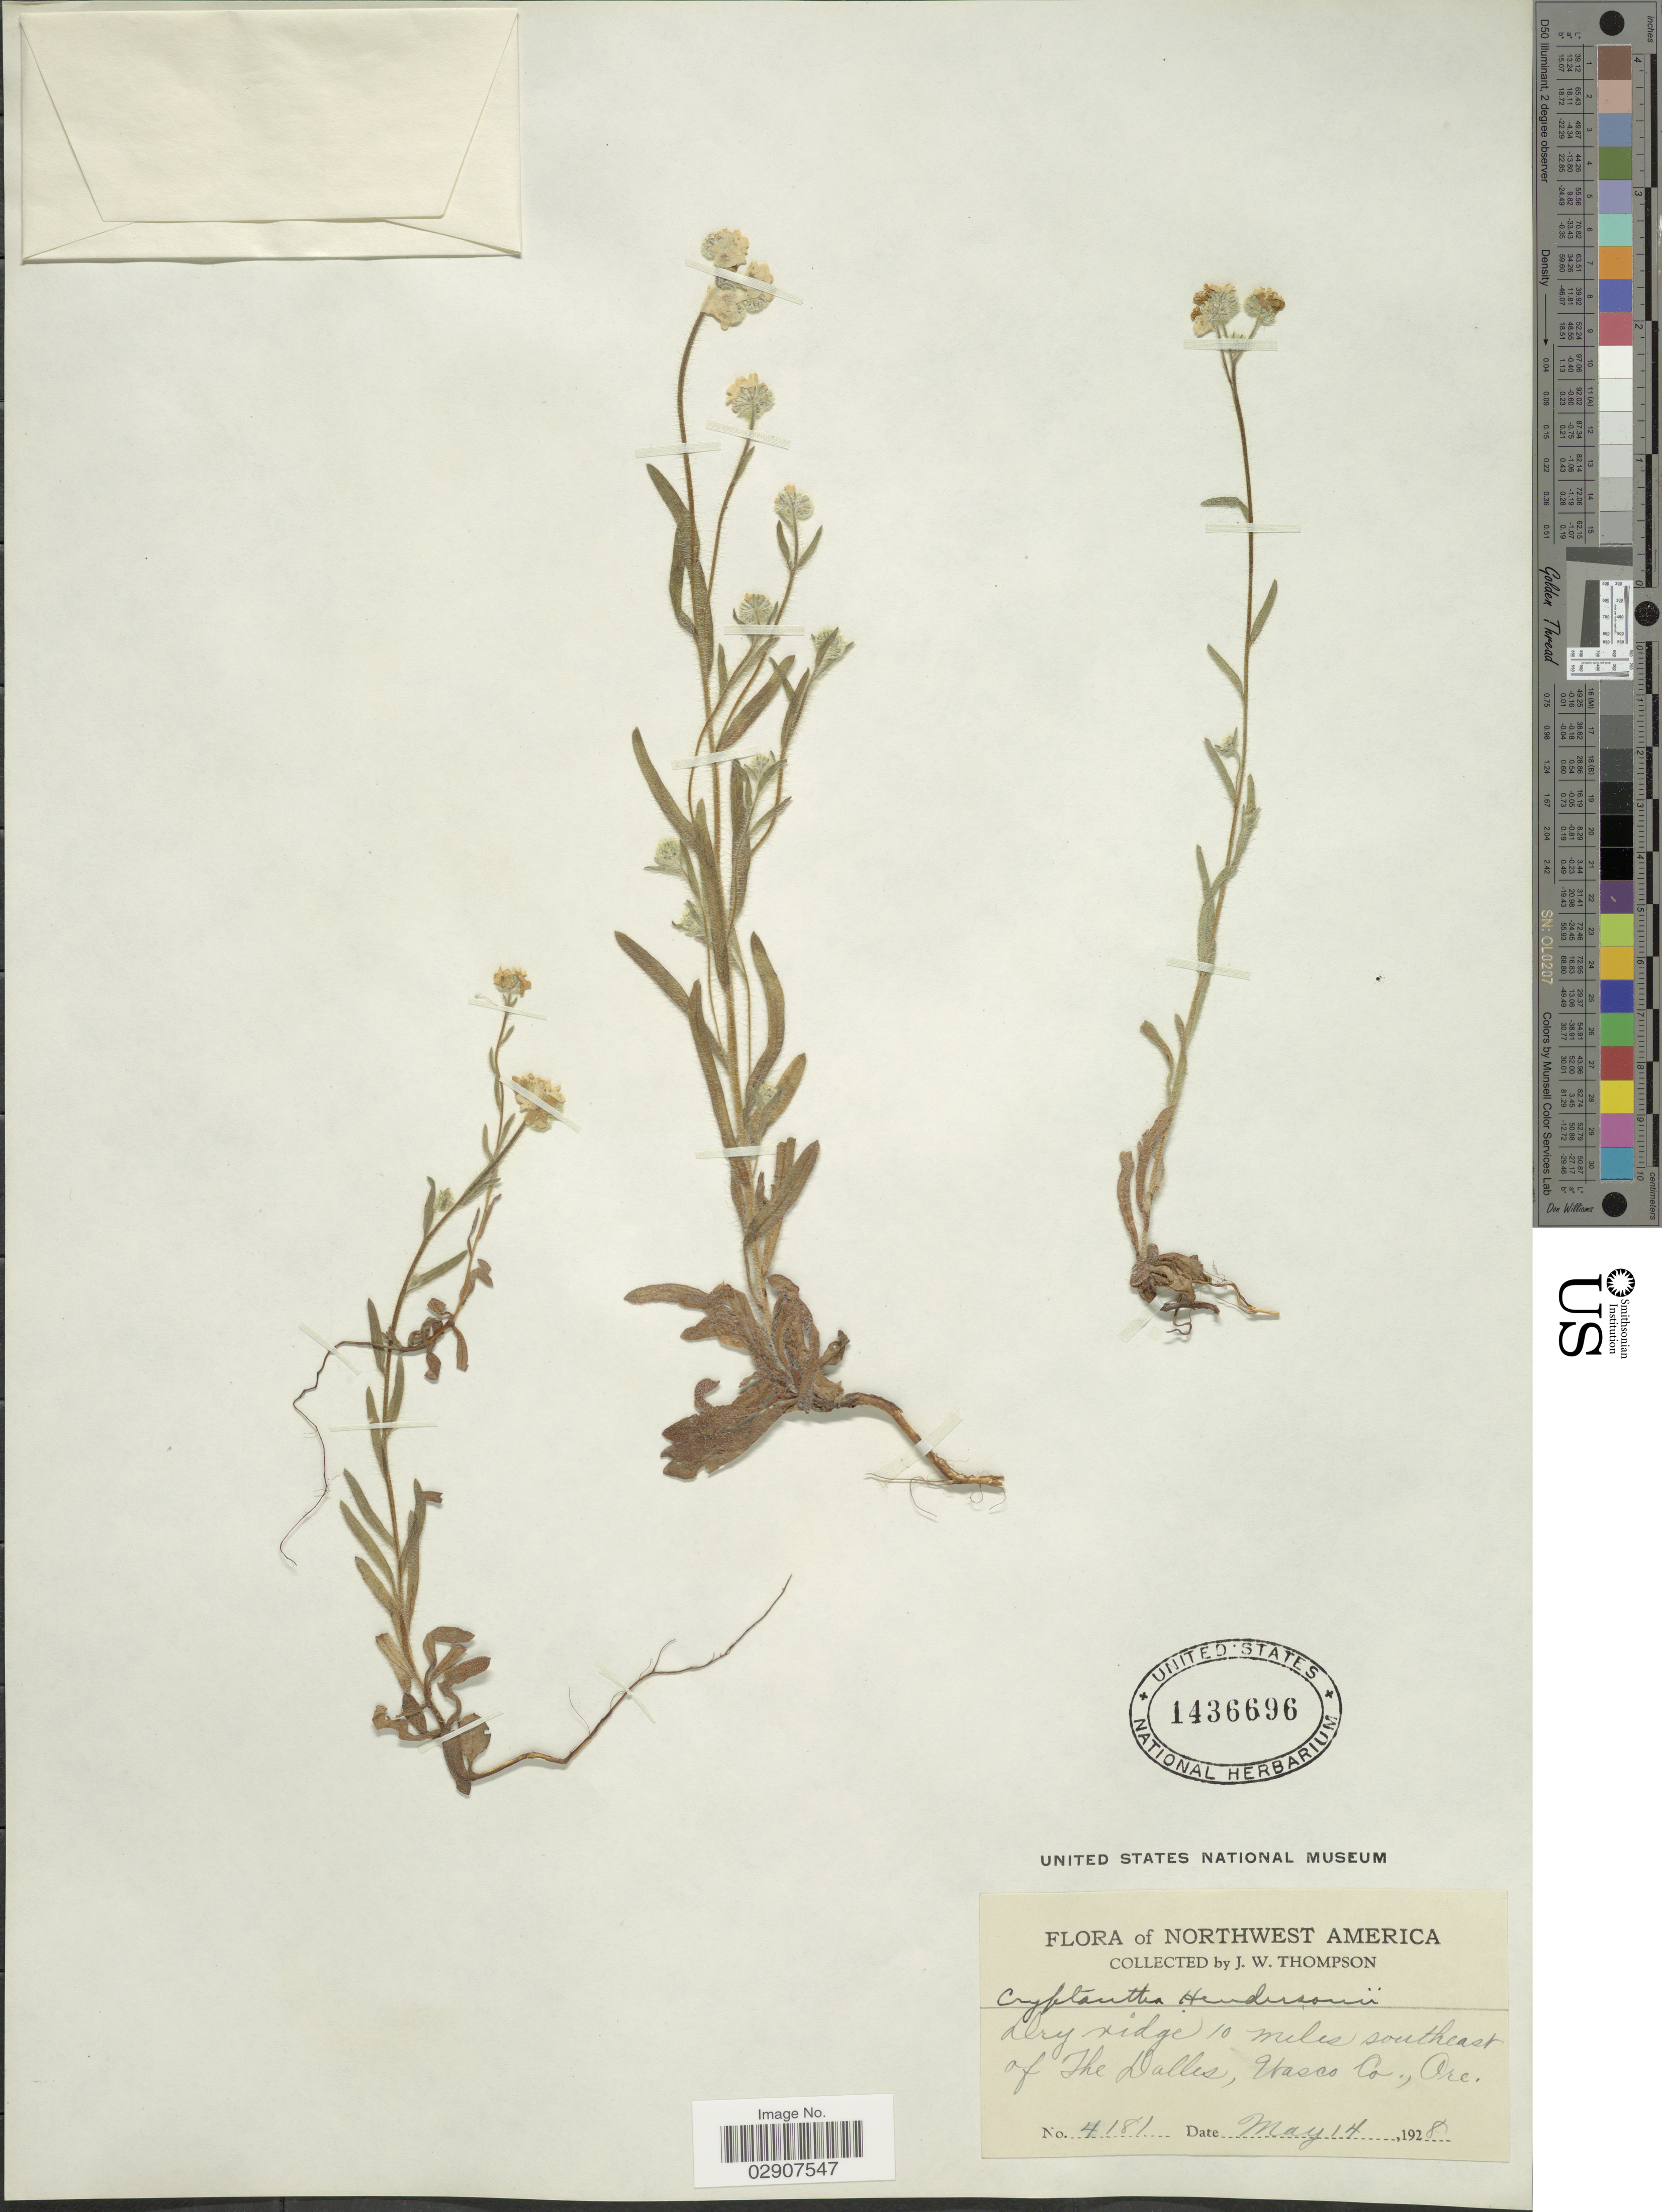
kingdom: Plantae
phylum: Tracheophyta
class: Magnoliopsida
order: Boraginales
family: Boraginaceae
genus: Cryptantha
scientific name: Cryptantha hendersonii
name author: (A. Nelson) A. Nelson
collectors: J. Thompson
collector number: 4181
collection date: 1928-05-14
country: United States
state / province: Oregon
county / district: Wasco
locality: Dry ridge 10 miles southeast of The Dalles, Wasco Co., Ore.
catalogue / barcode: US 1436696